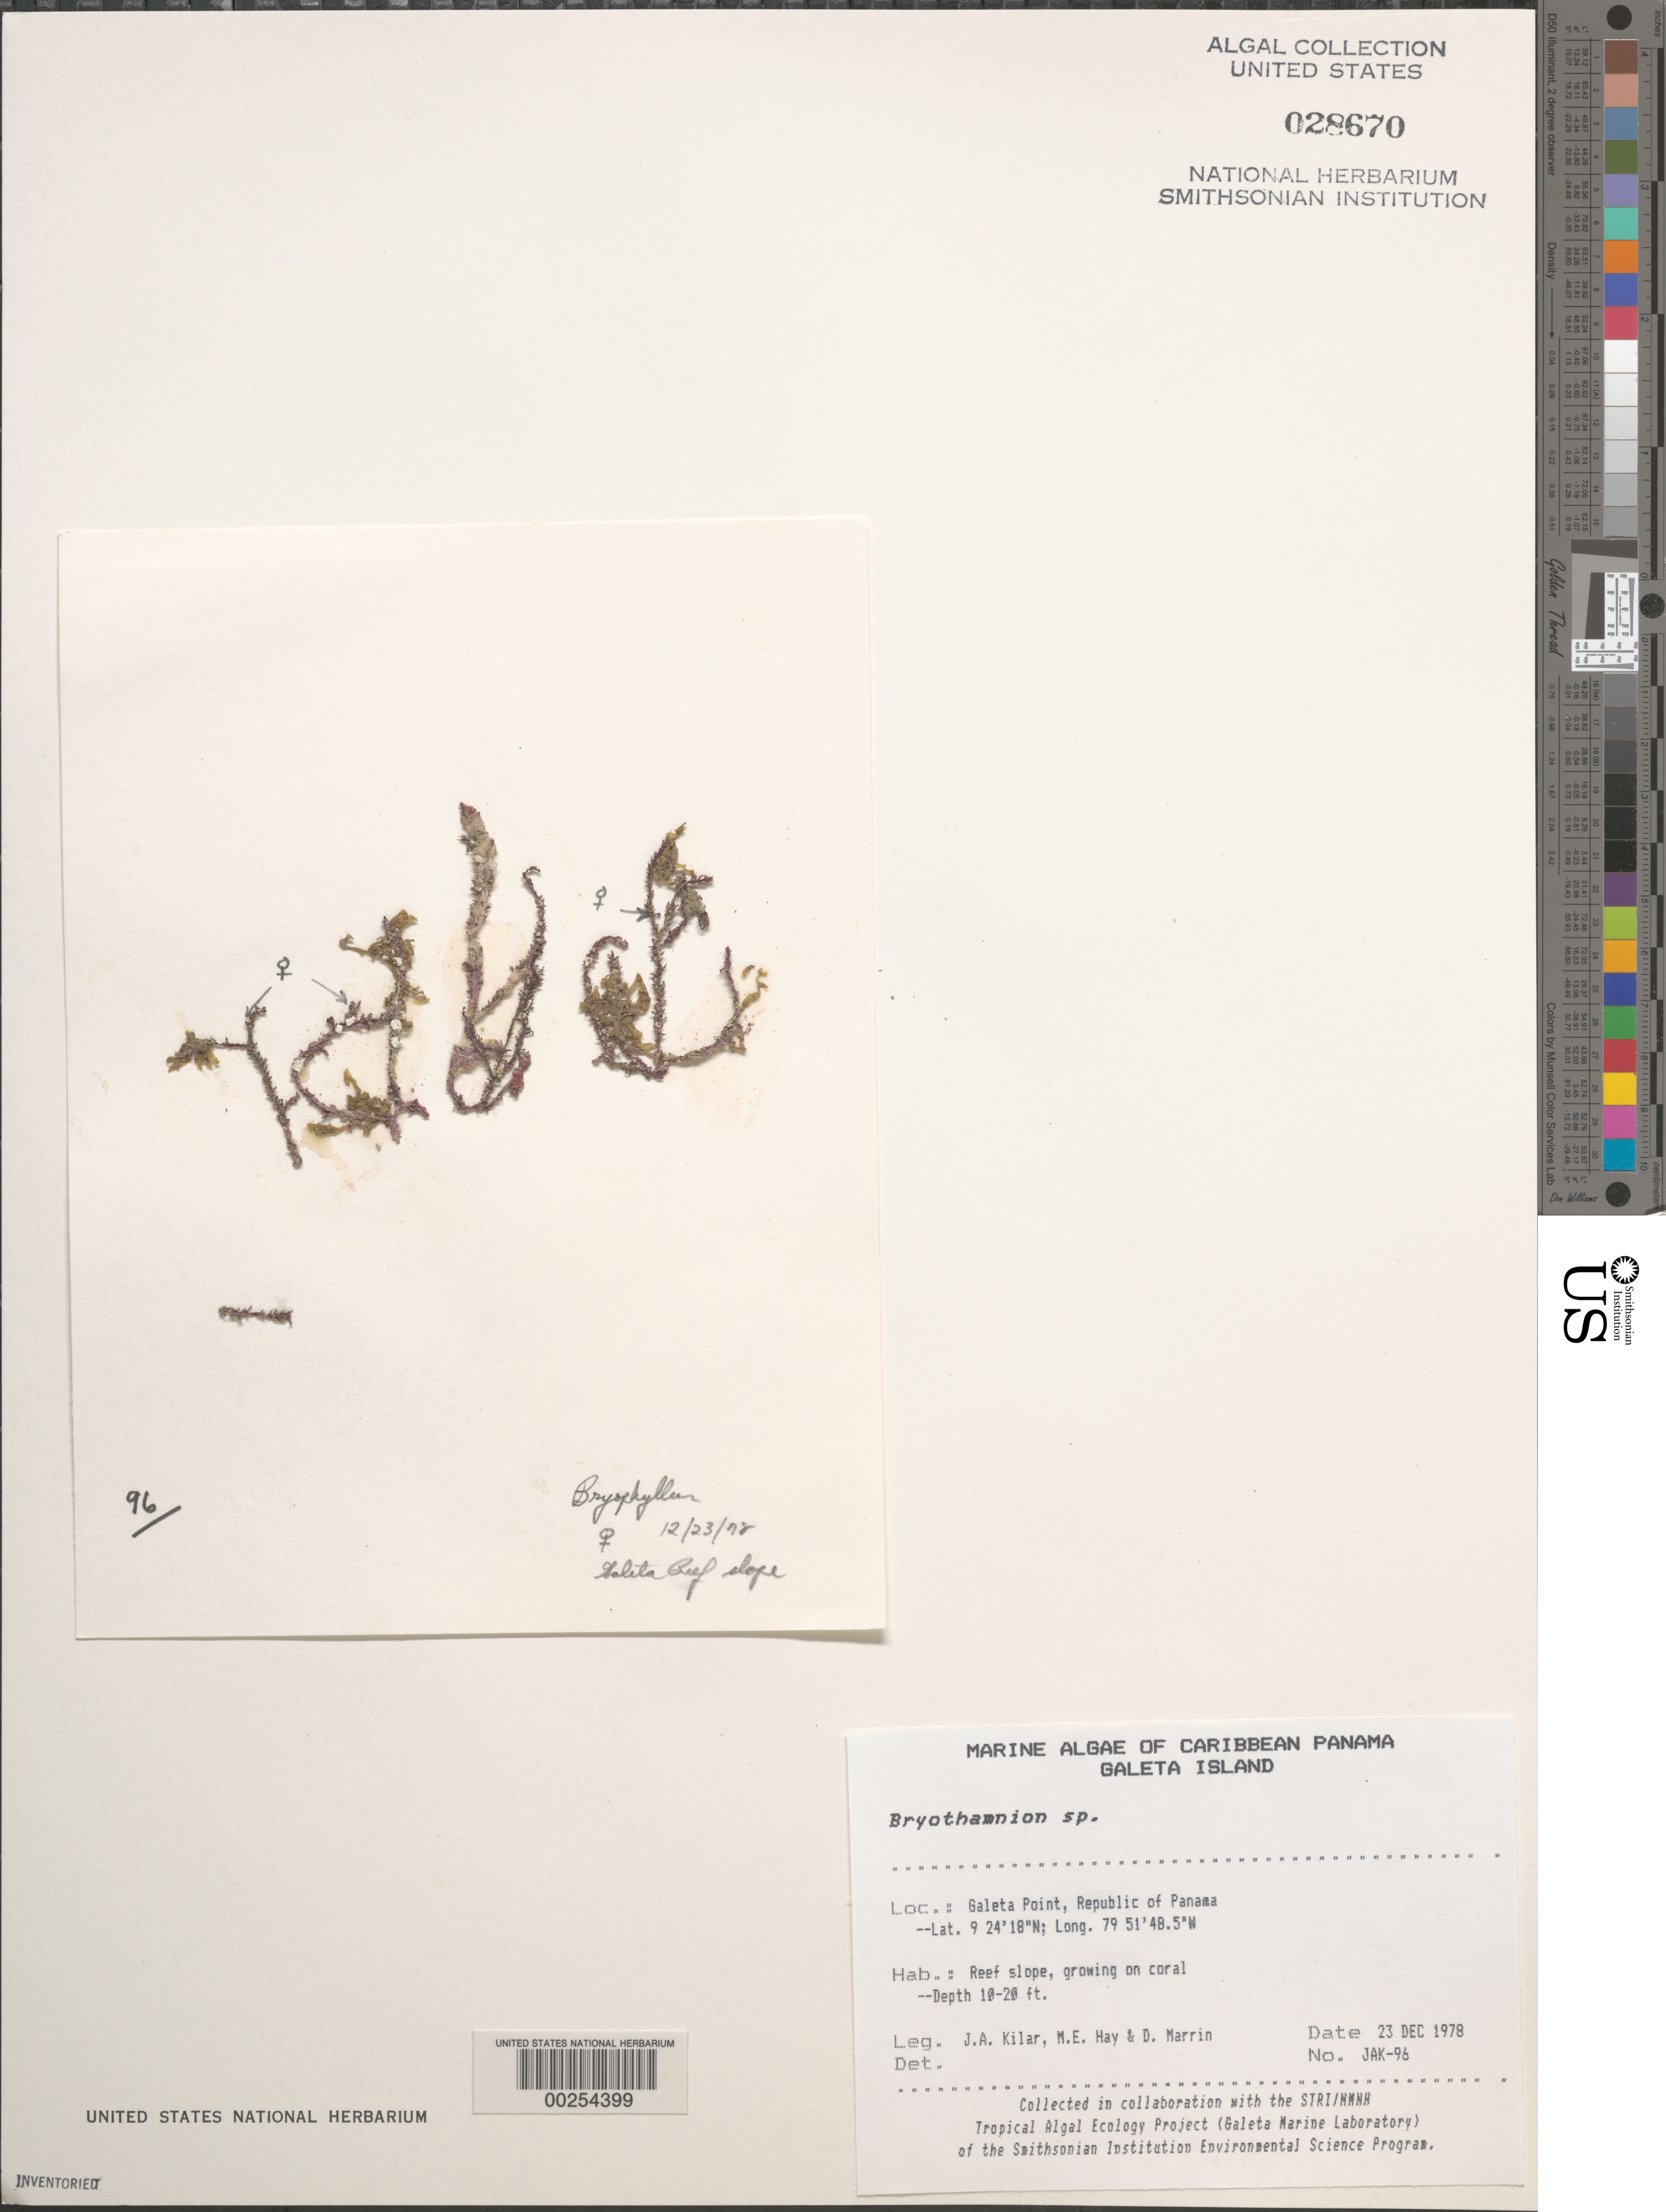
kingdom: Plantae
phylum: Rhodophyta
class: Florideophyceae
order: Ceramiales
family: Rhodomelaceae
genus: Bryothamnion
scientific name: Bryothamnion sp.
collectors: J. A. Kilar, M. E. Hay & D. Marrin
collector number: JAK-96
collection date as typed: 23 Dec 1978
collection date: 1978-12-23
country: Panama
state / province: Colón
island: Galeta Island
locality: Galeta Point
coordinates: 9 24' 18" N, 79 51' 48.5" W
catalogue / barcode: US 28670